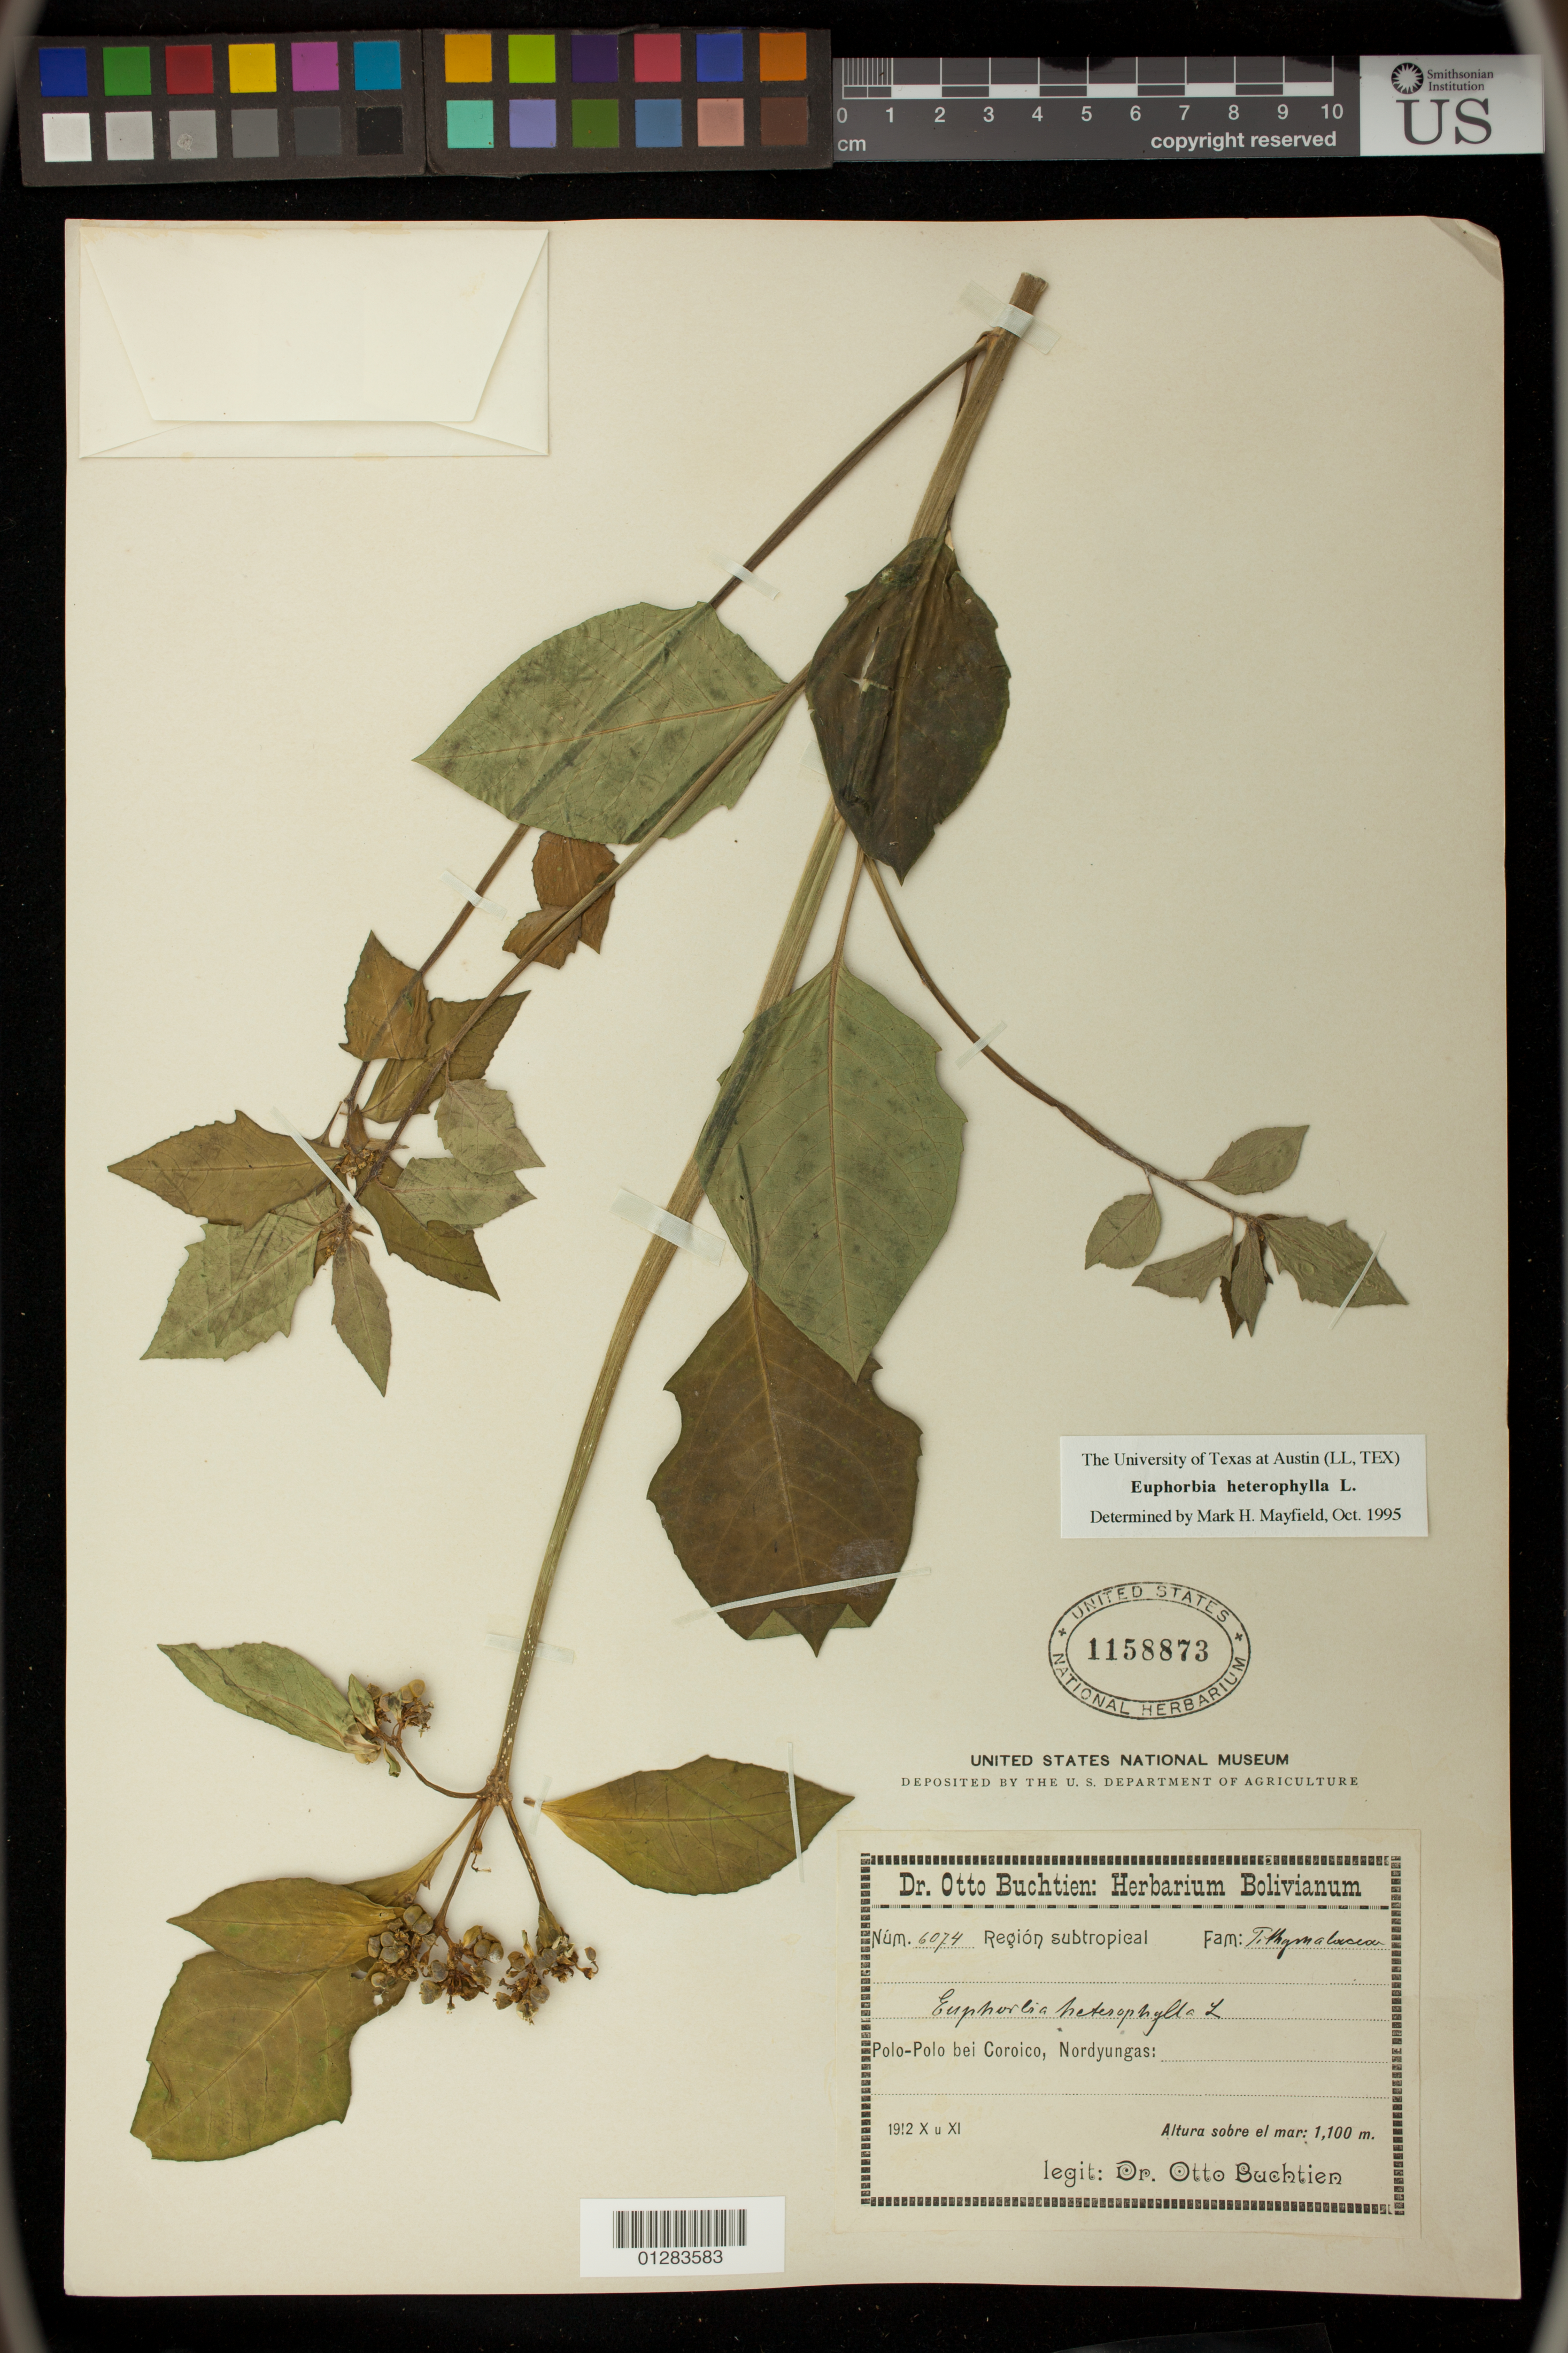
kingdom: Plantae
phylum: Tracheophyta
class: Magnoliopsida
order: Malpighiales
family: Euphorbiaceae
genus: Euphorbia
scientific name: Euphorbia heterophylla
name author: L.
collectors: O. Buchtien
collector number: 6074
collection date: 1912-10/1912-11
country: Bolivia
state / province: La Paz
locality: Polo-Polo bei Coroico, Nordyungas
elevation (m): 1100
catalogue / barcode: US 1158873